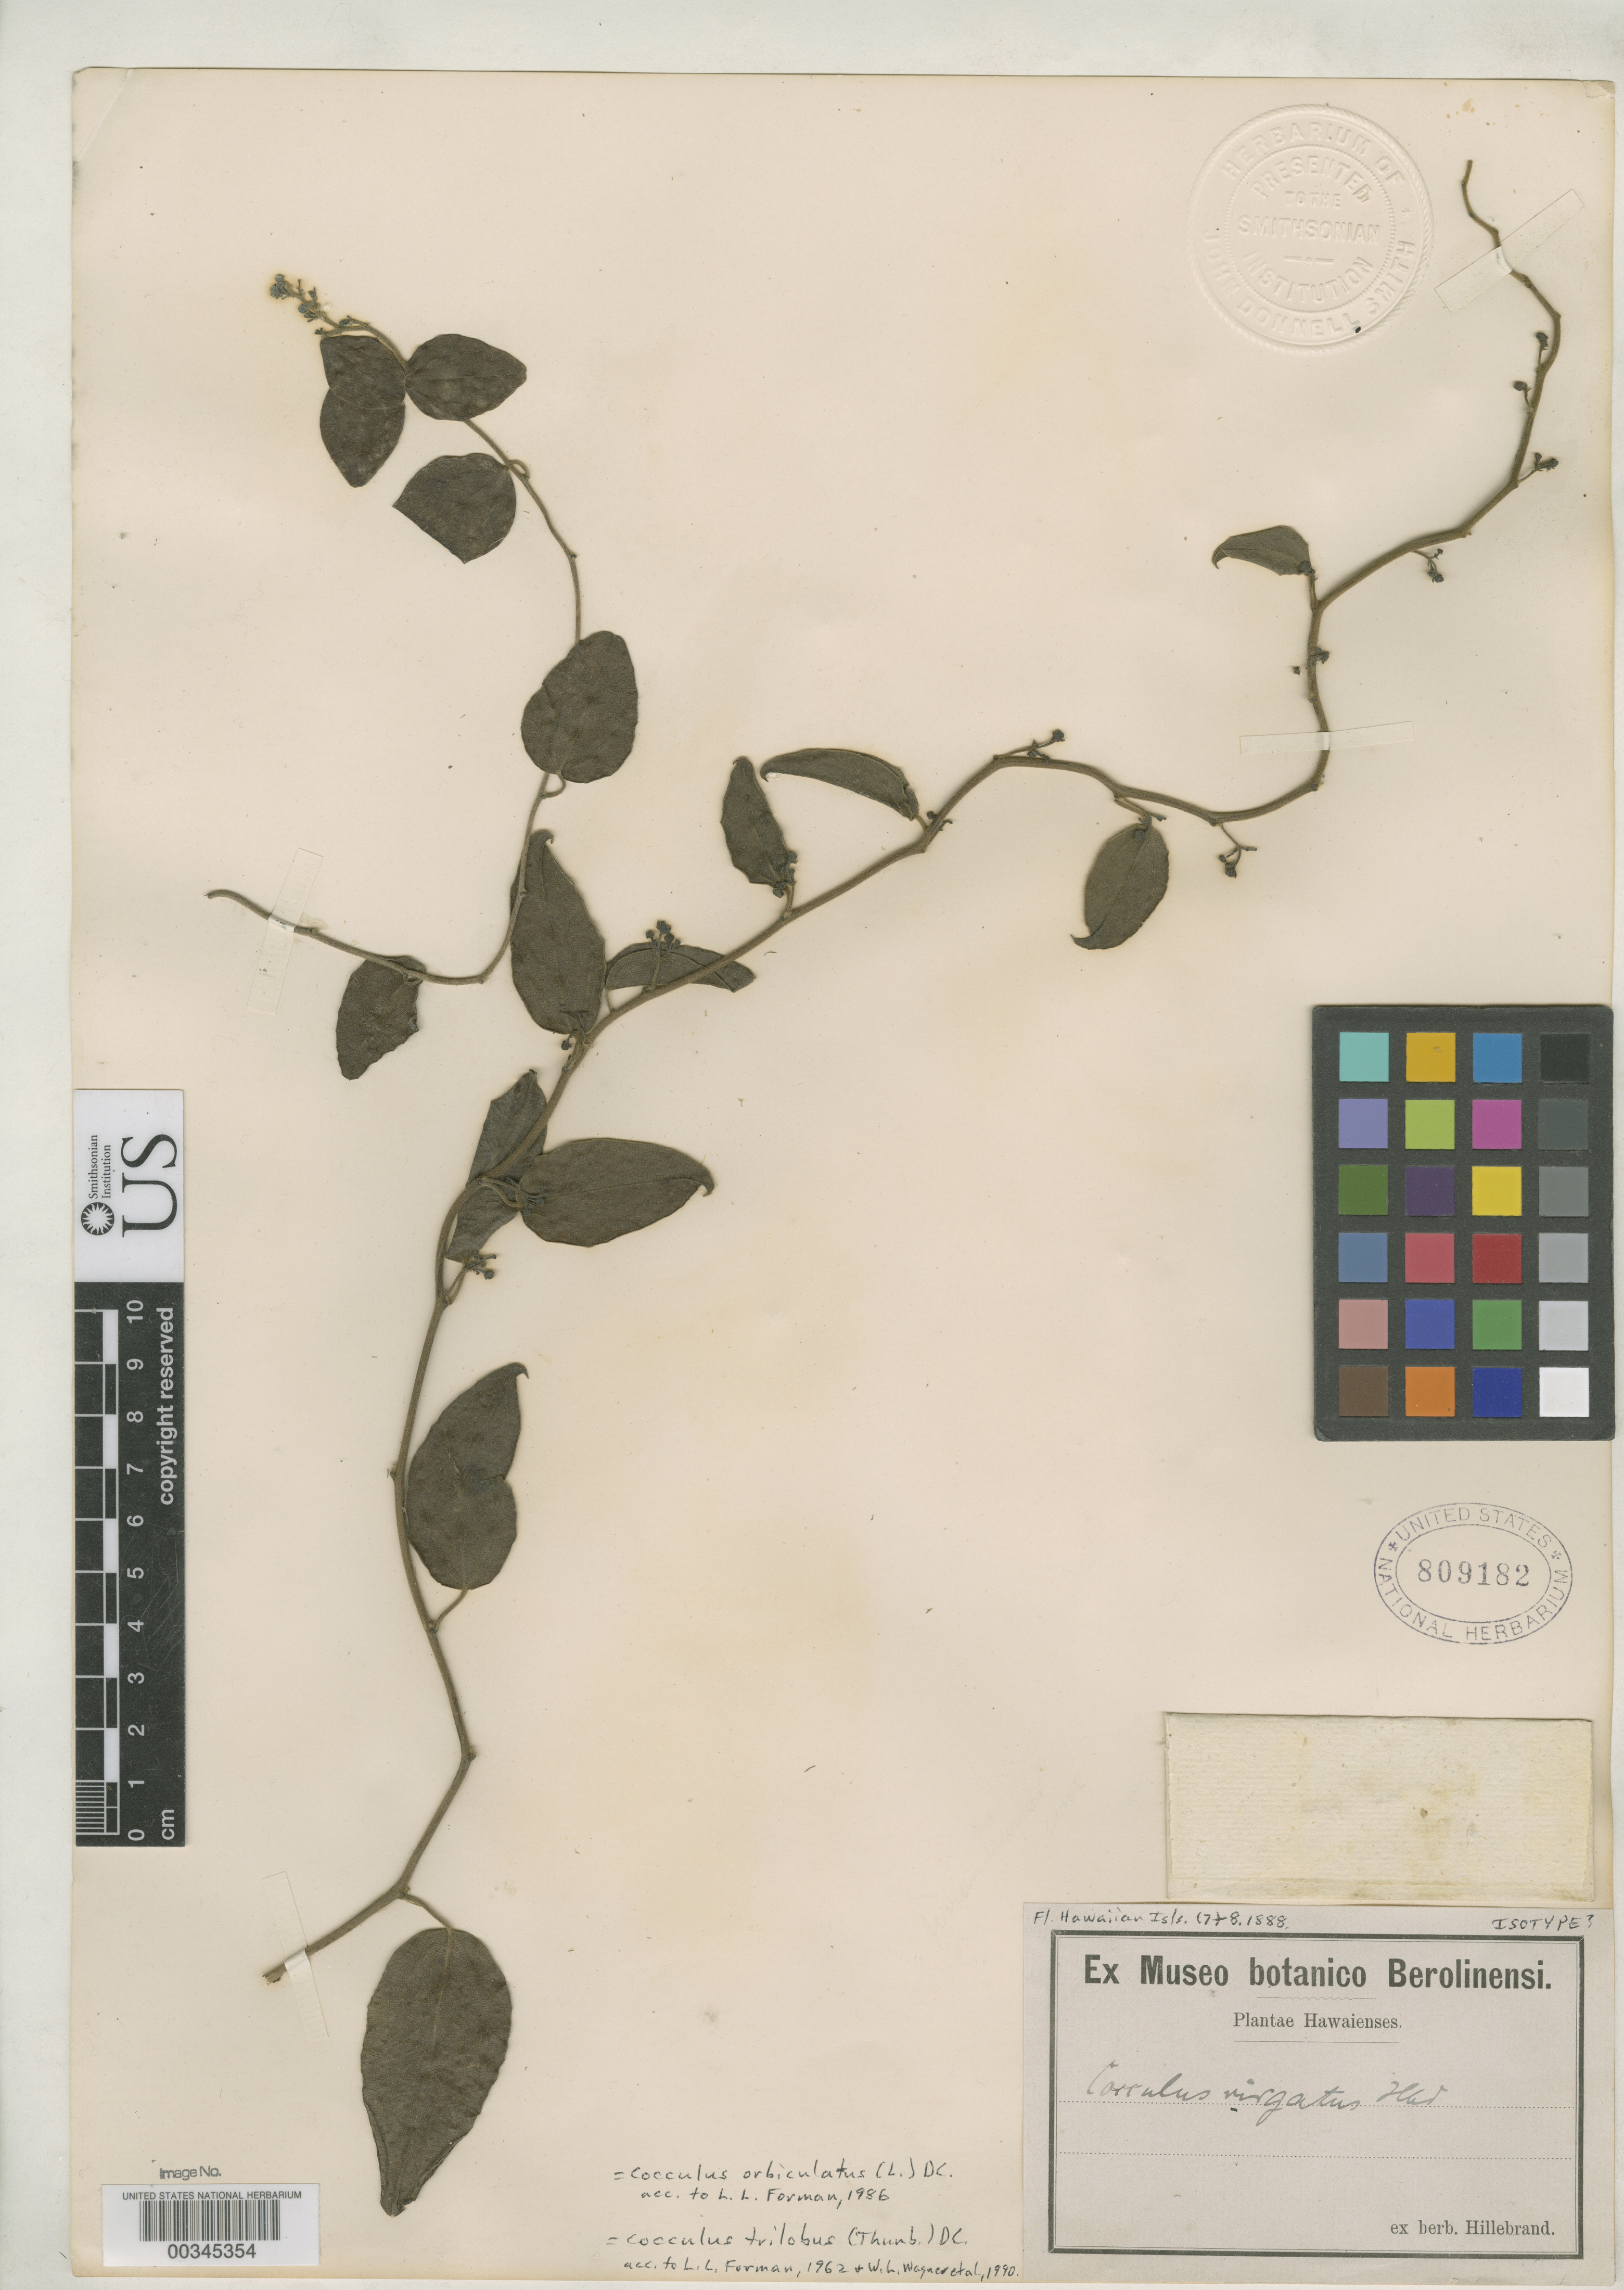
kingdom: Plantae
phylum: Tracheophyta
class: Magnoliopsida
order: Ranunculales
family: Menispermaceae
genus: Cocculus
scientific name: Cocculus virgatus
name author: Hillebr.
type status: Possible Isotype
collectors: W. Hillebrand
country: United States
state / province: Hawaii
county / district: Maui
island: Maui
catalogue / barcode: US 809182